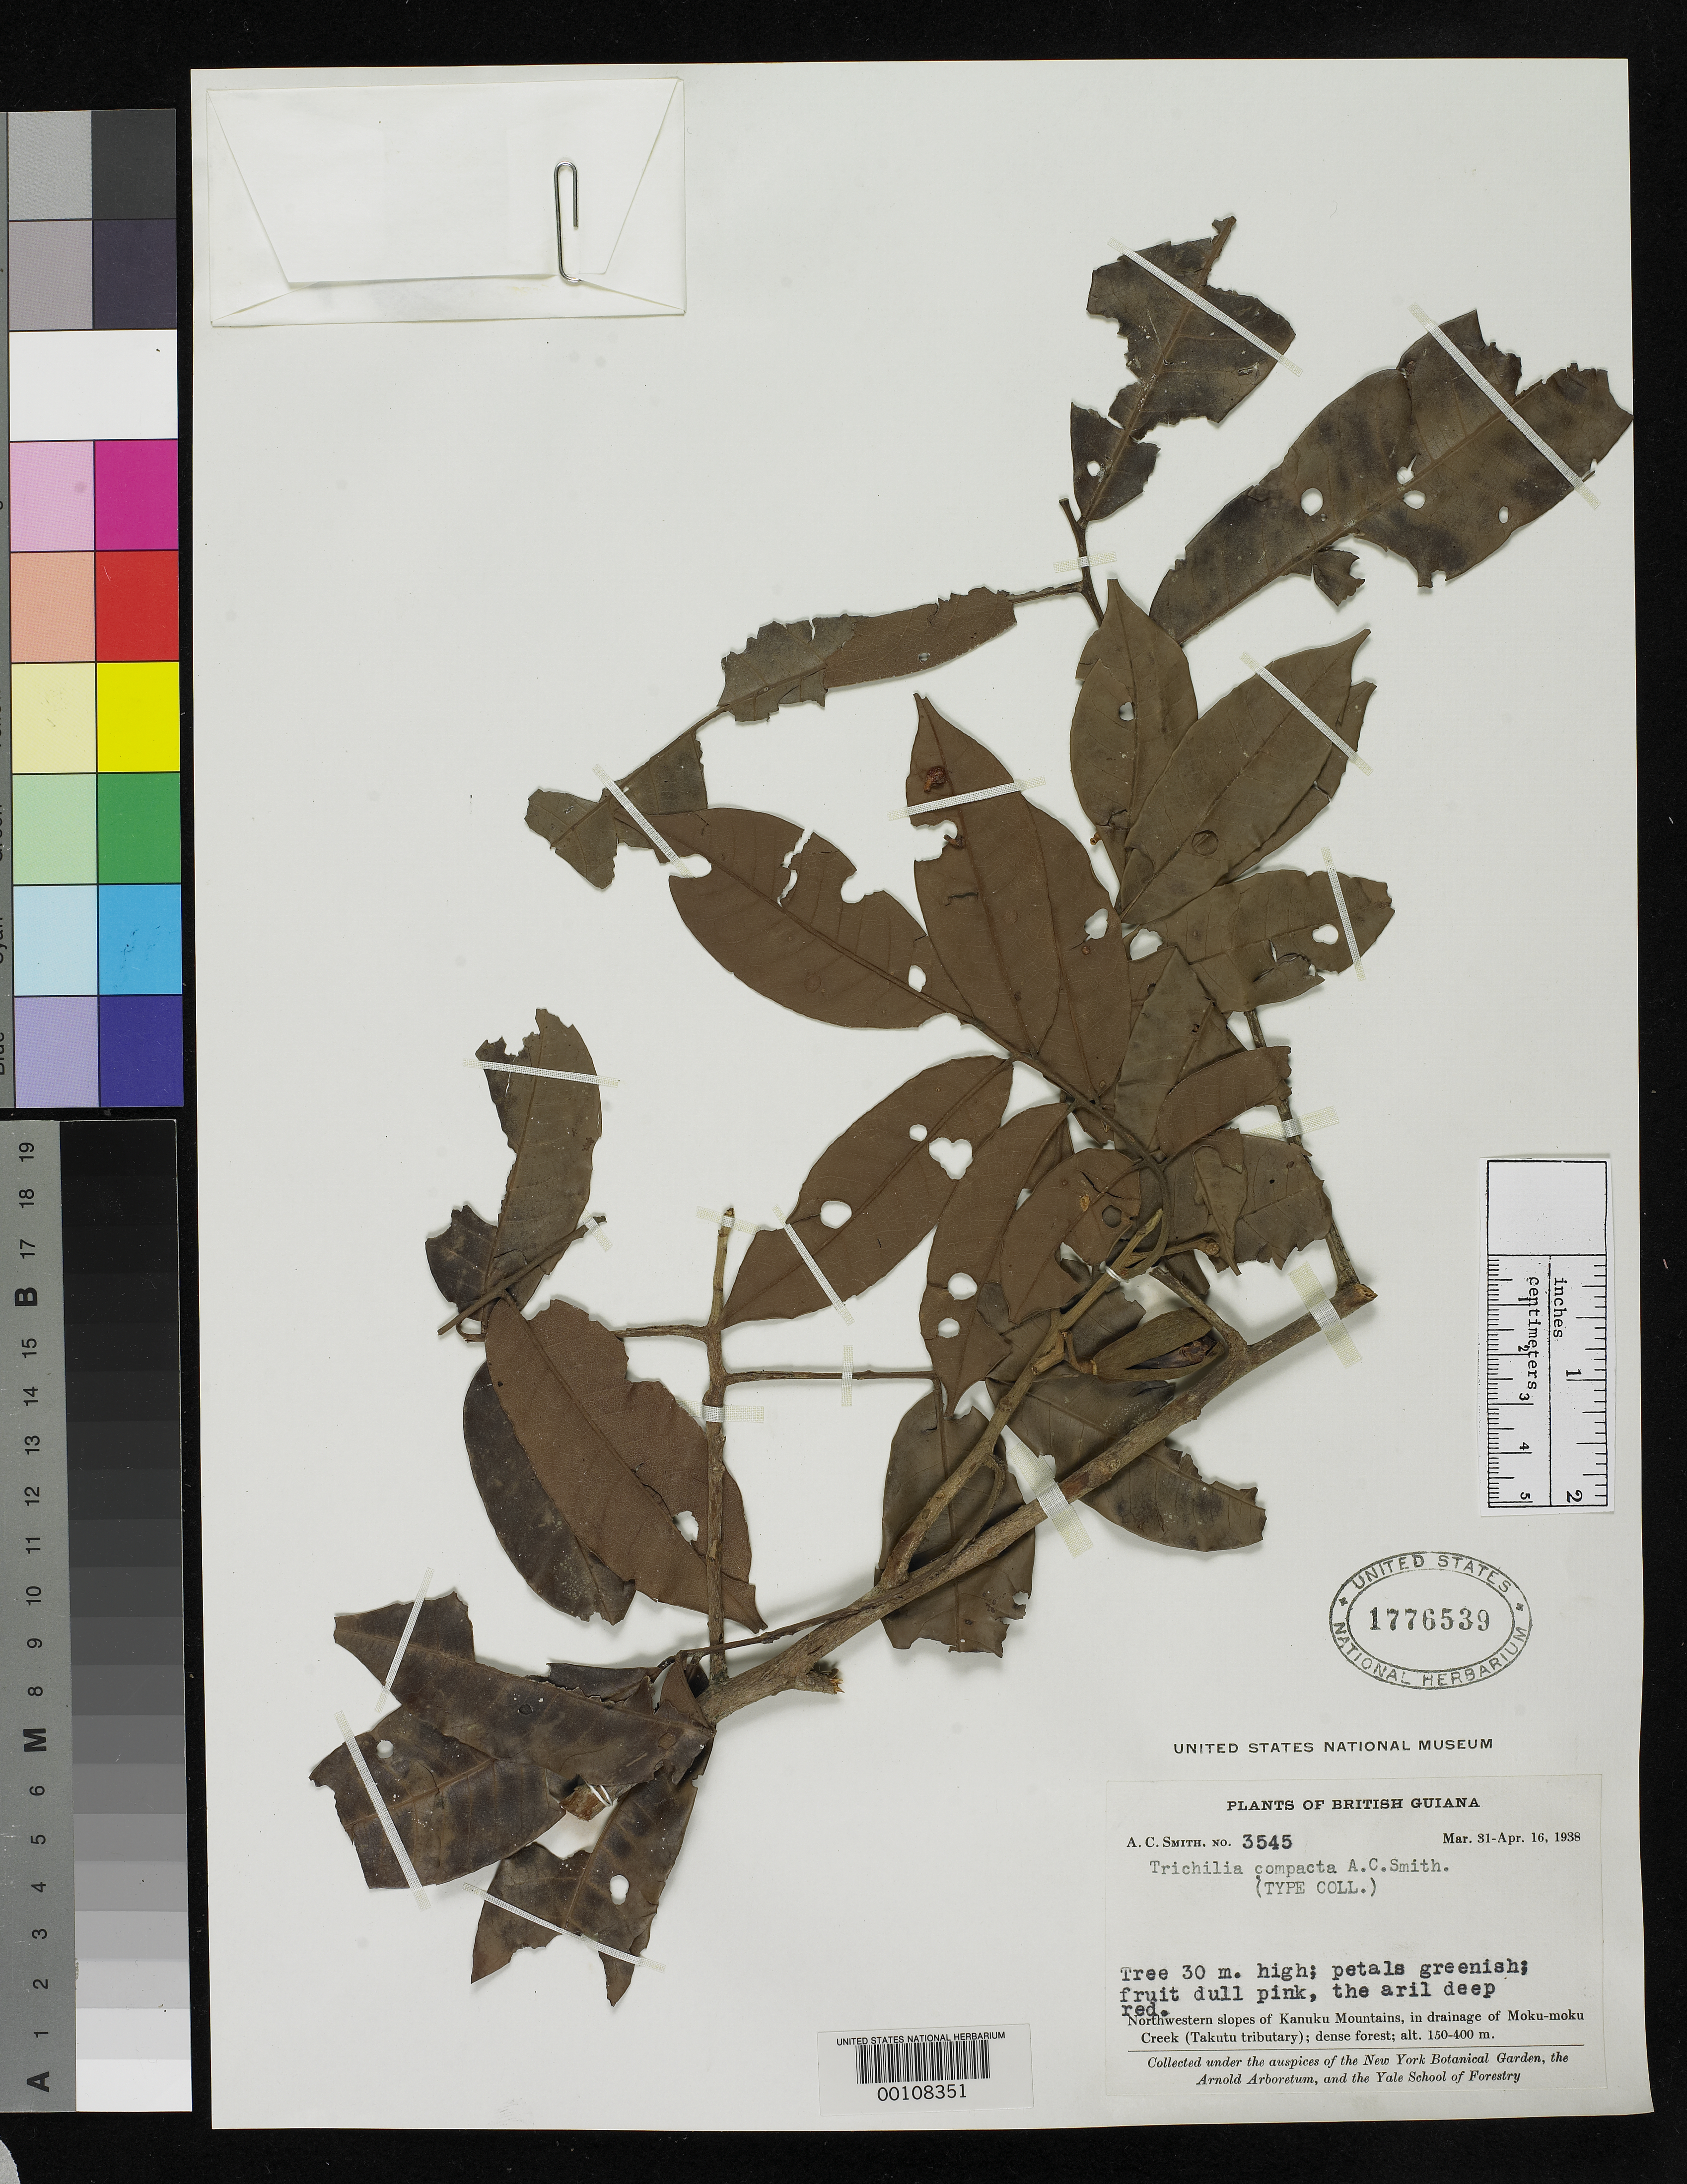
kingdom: Plantae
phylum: Tracheophyta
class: Magnoliopsida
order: Sapindales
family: Meliaceae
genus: Trichilia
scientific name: Trichilia compacta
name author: A.C. Sm.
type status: Isotype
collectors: A. C. Smith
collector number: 3545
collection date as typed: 31 Mar 1938 to 16 Apr 1938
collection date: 1938-03-31/1938-04-16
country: Guyana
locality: Kanuku Mountains in drainage of Moku-Moku Creek, Takutu tributary.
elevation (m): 150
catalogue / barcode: US 1776539